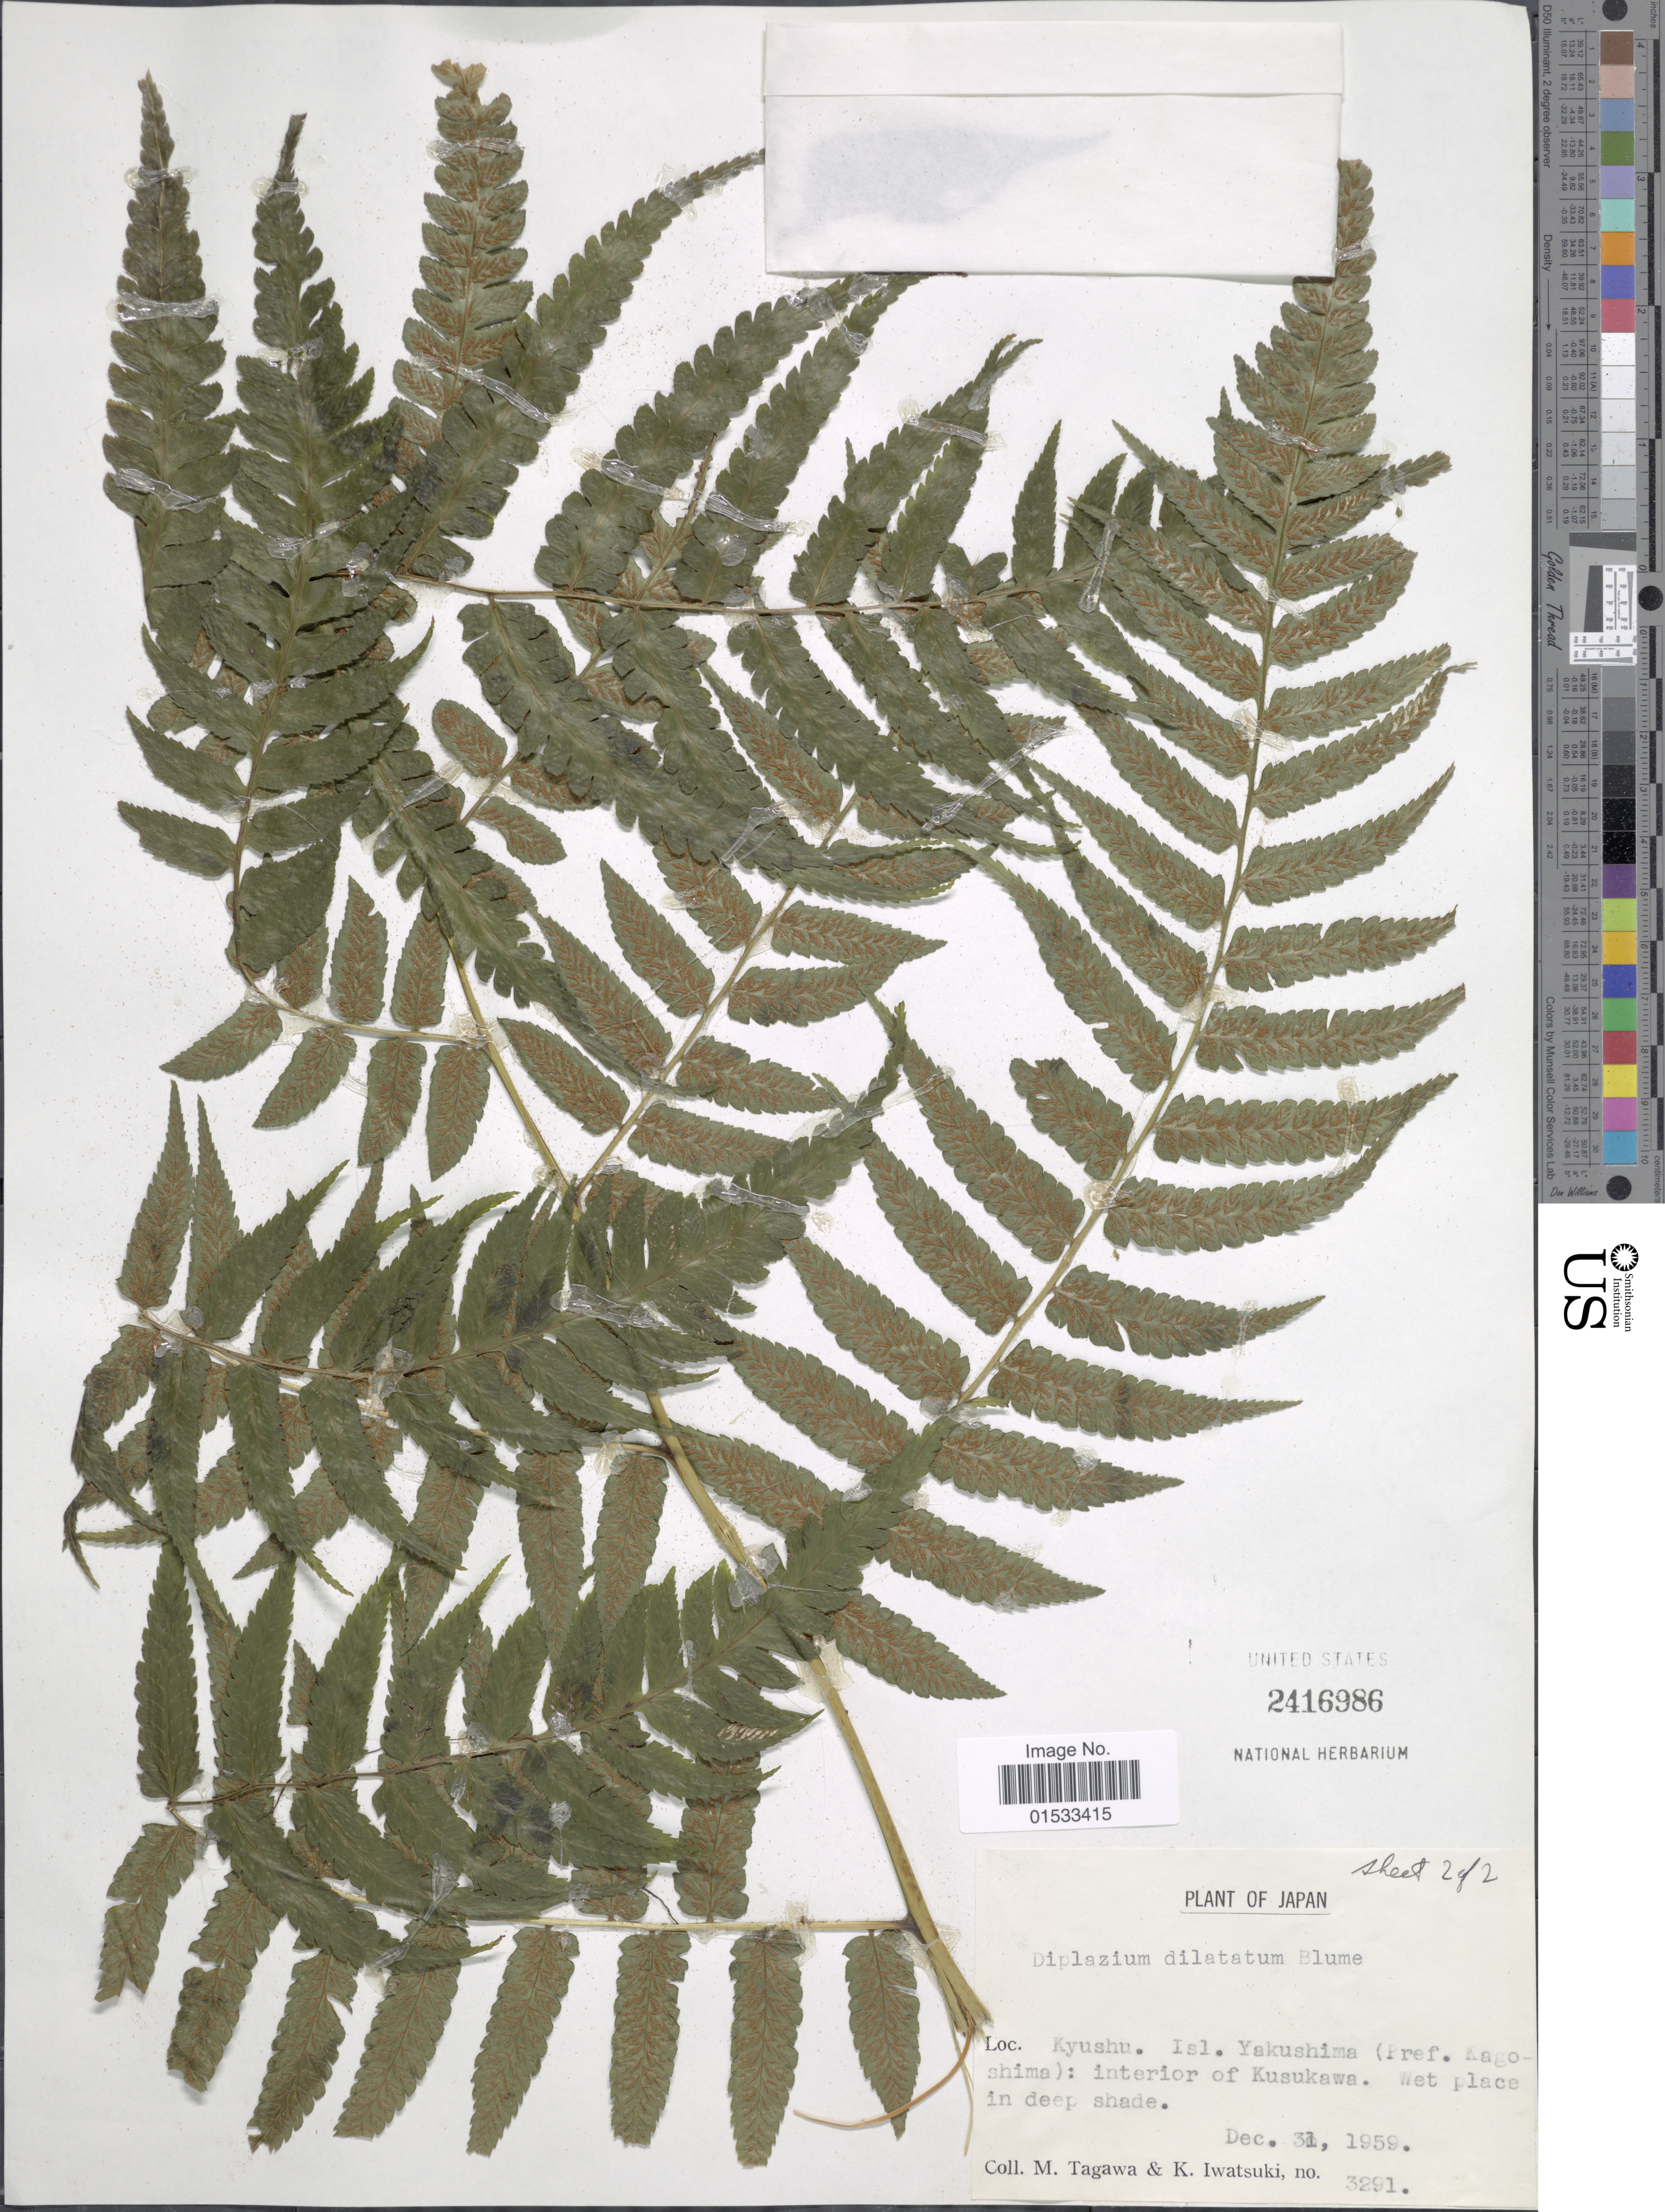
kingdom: Plantae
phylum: Tracheophyta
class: Polypodiopsida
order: Polypodiales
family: Athyriaceae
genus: Diplazium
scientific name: Diplazium dilatatum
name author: Blume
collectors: M. Tagawa & K. Iwatsuki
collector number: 3291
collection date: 1959-12-31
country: Japan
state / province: Kagosima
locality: Kyushu, Isl. Yakushima: interior of Kusukawa.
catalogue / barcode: US 2416986